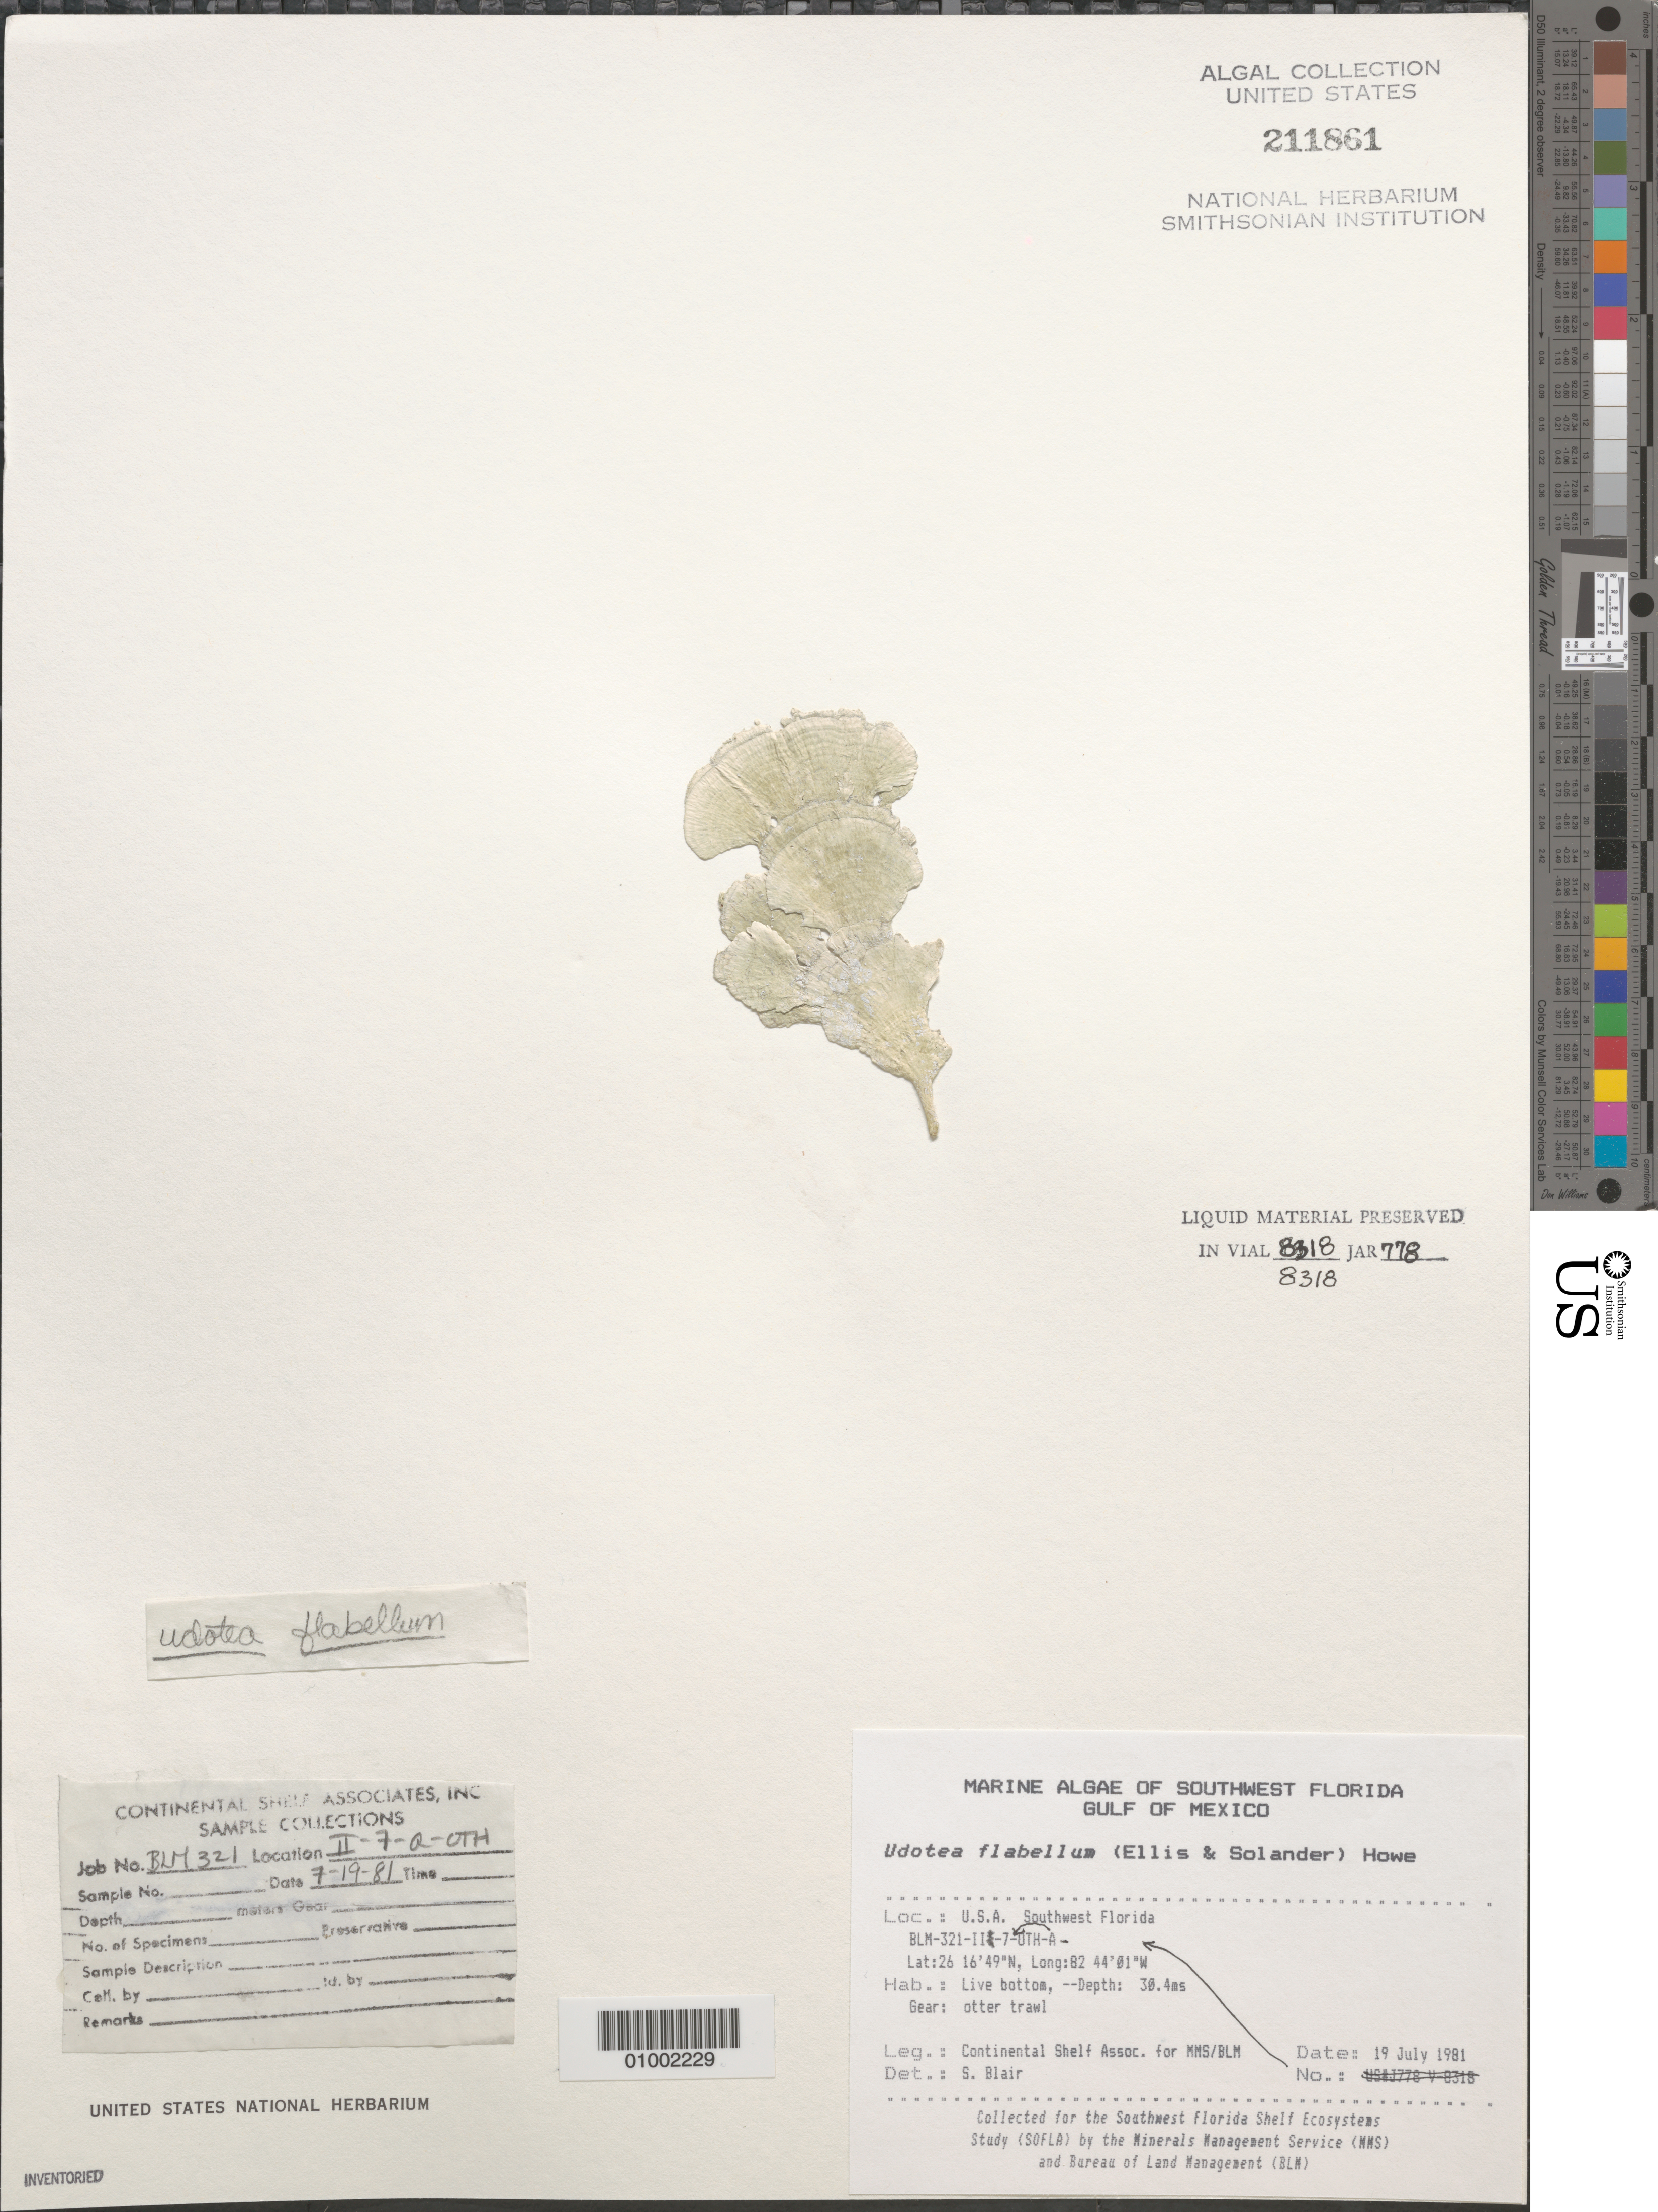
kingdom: Plantae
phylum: Chlorophyta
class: Ulvophyceae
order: Bryopsidales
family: Udoteaceae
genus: Udotea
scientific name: Udotea flabellum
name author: (J. Ellis & Sol.) M. Howe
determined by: Blair, S. M.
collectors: Continental Shelf Associates for the MMS/BLM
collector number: BLM-321-II-7-A-OTH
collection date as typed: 19 Jul 1981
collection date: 1981-07-19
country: United States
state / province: Florida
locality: Gulf of Mexico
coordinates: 26 16'49"N, 82 44'01"W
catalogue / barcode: US 211861